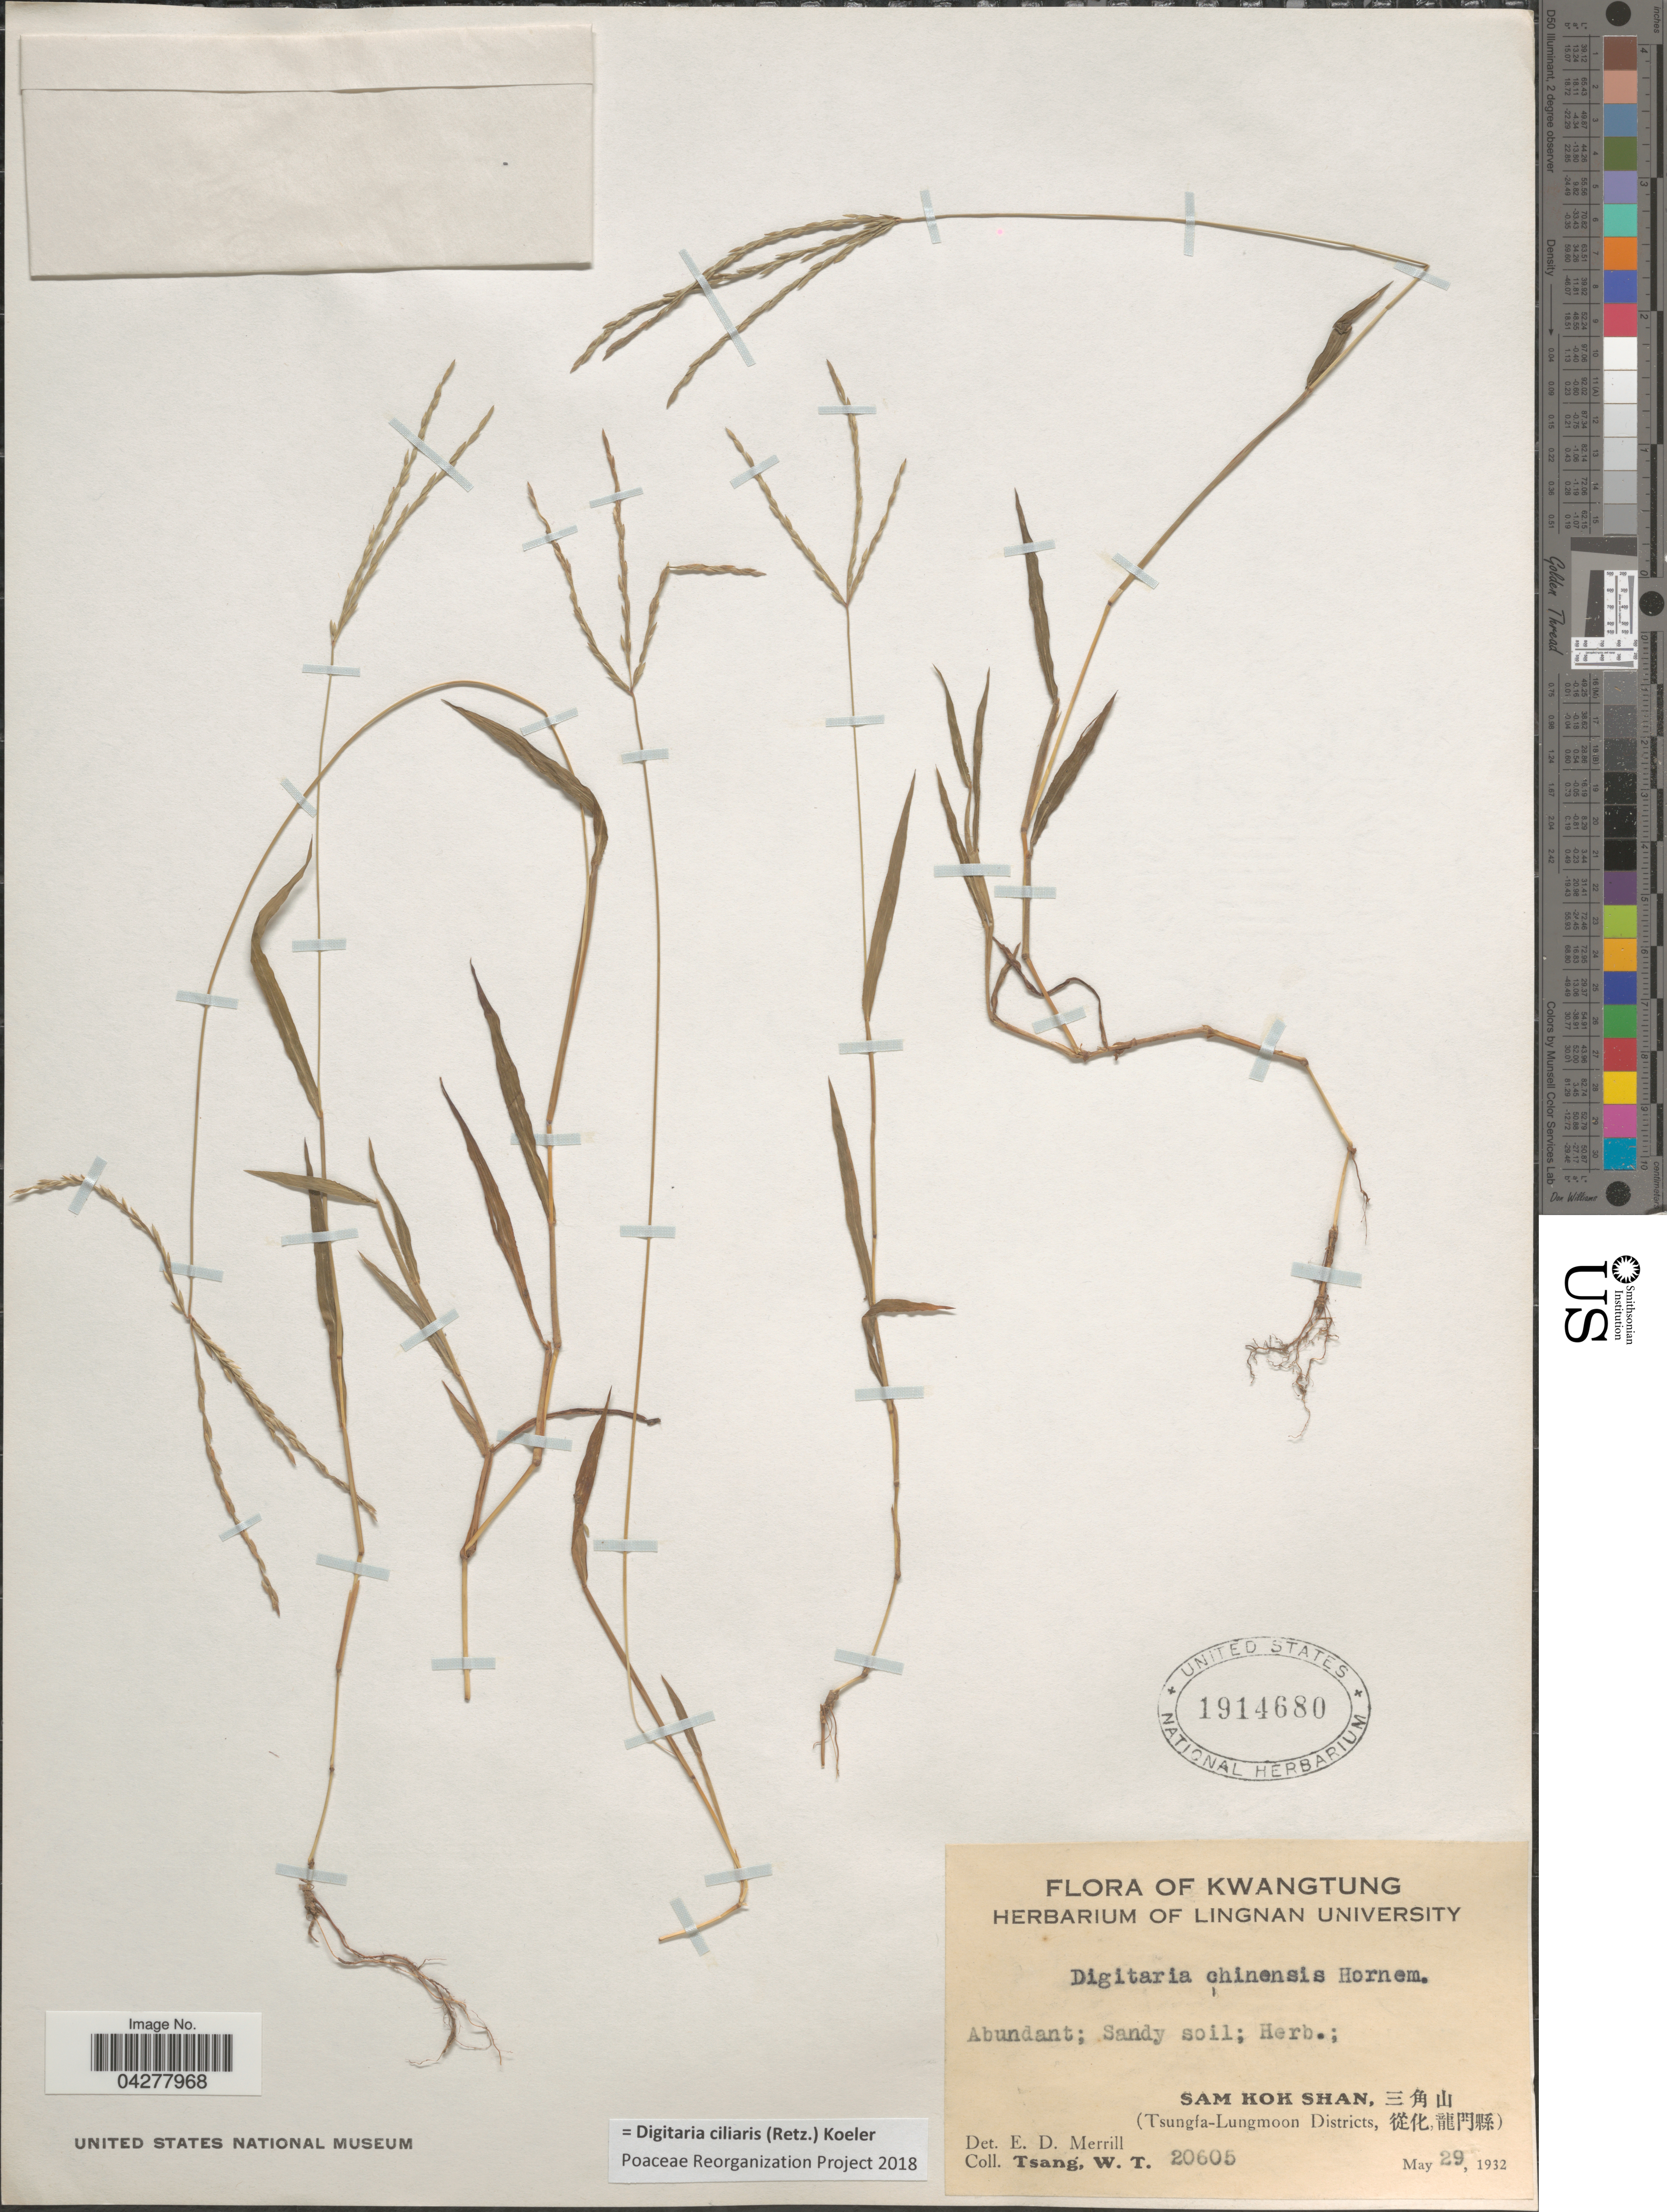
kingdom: Plantae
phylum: Tracheophyta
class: Liliopsida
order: Poales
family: Poaceae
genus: Digitaria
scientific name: Digitaria ciliaris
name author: (Retz.) Koeler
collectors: W. T. Tsang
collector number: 20605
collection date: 1932-05-29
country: China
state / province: Guangdong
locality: Kwangtung. Sam Kok Shan, X. (Tsungfa-Lungmoon Districts, X).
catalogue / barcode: US 1914680